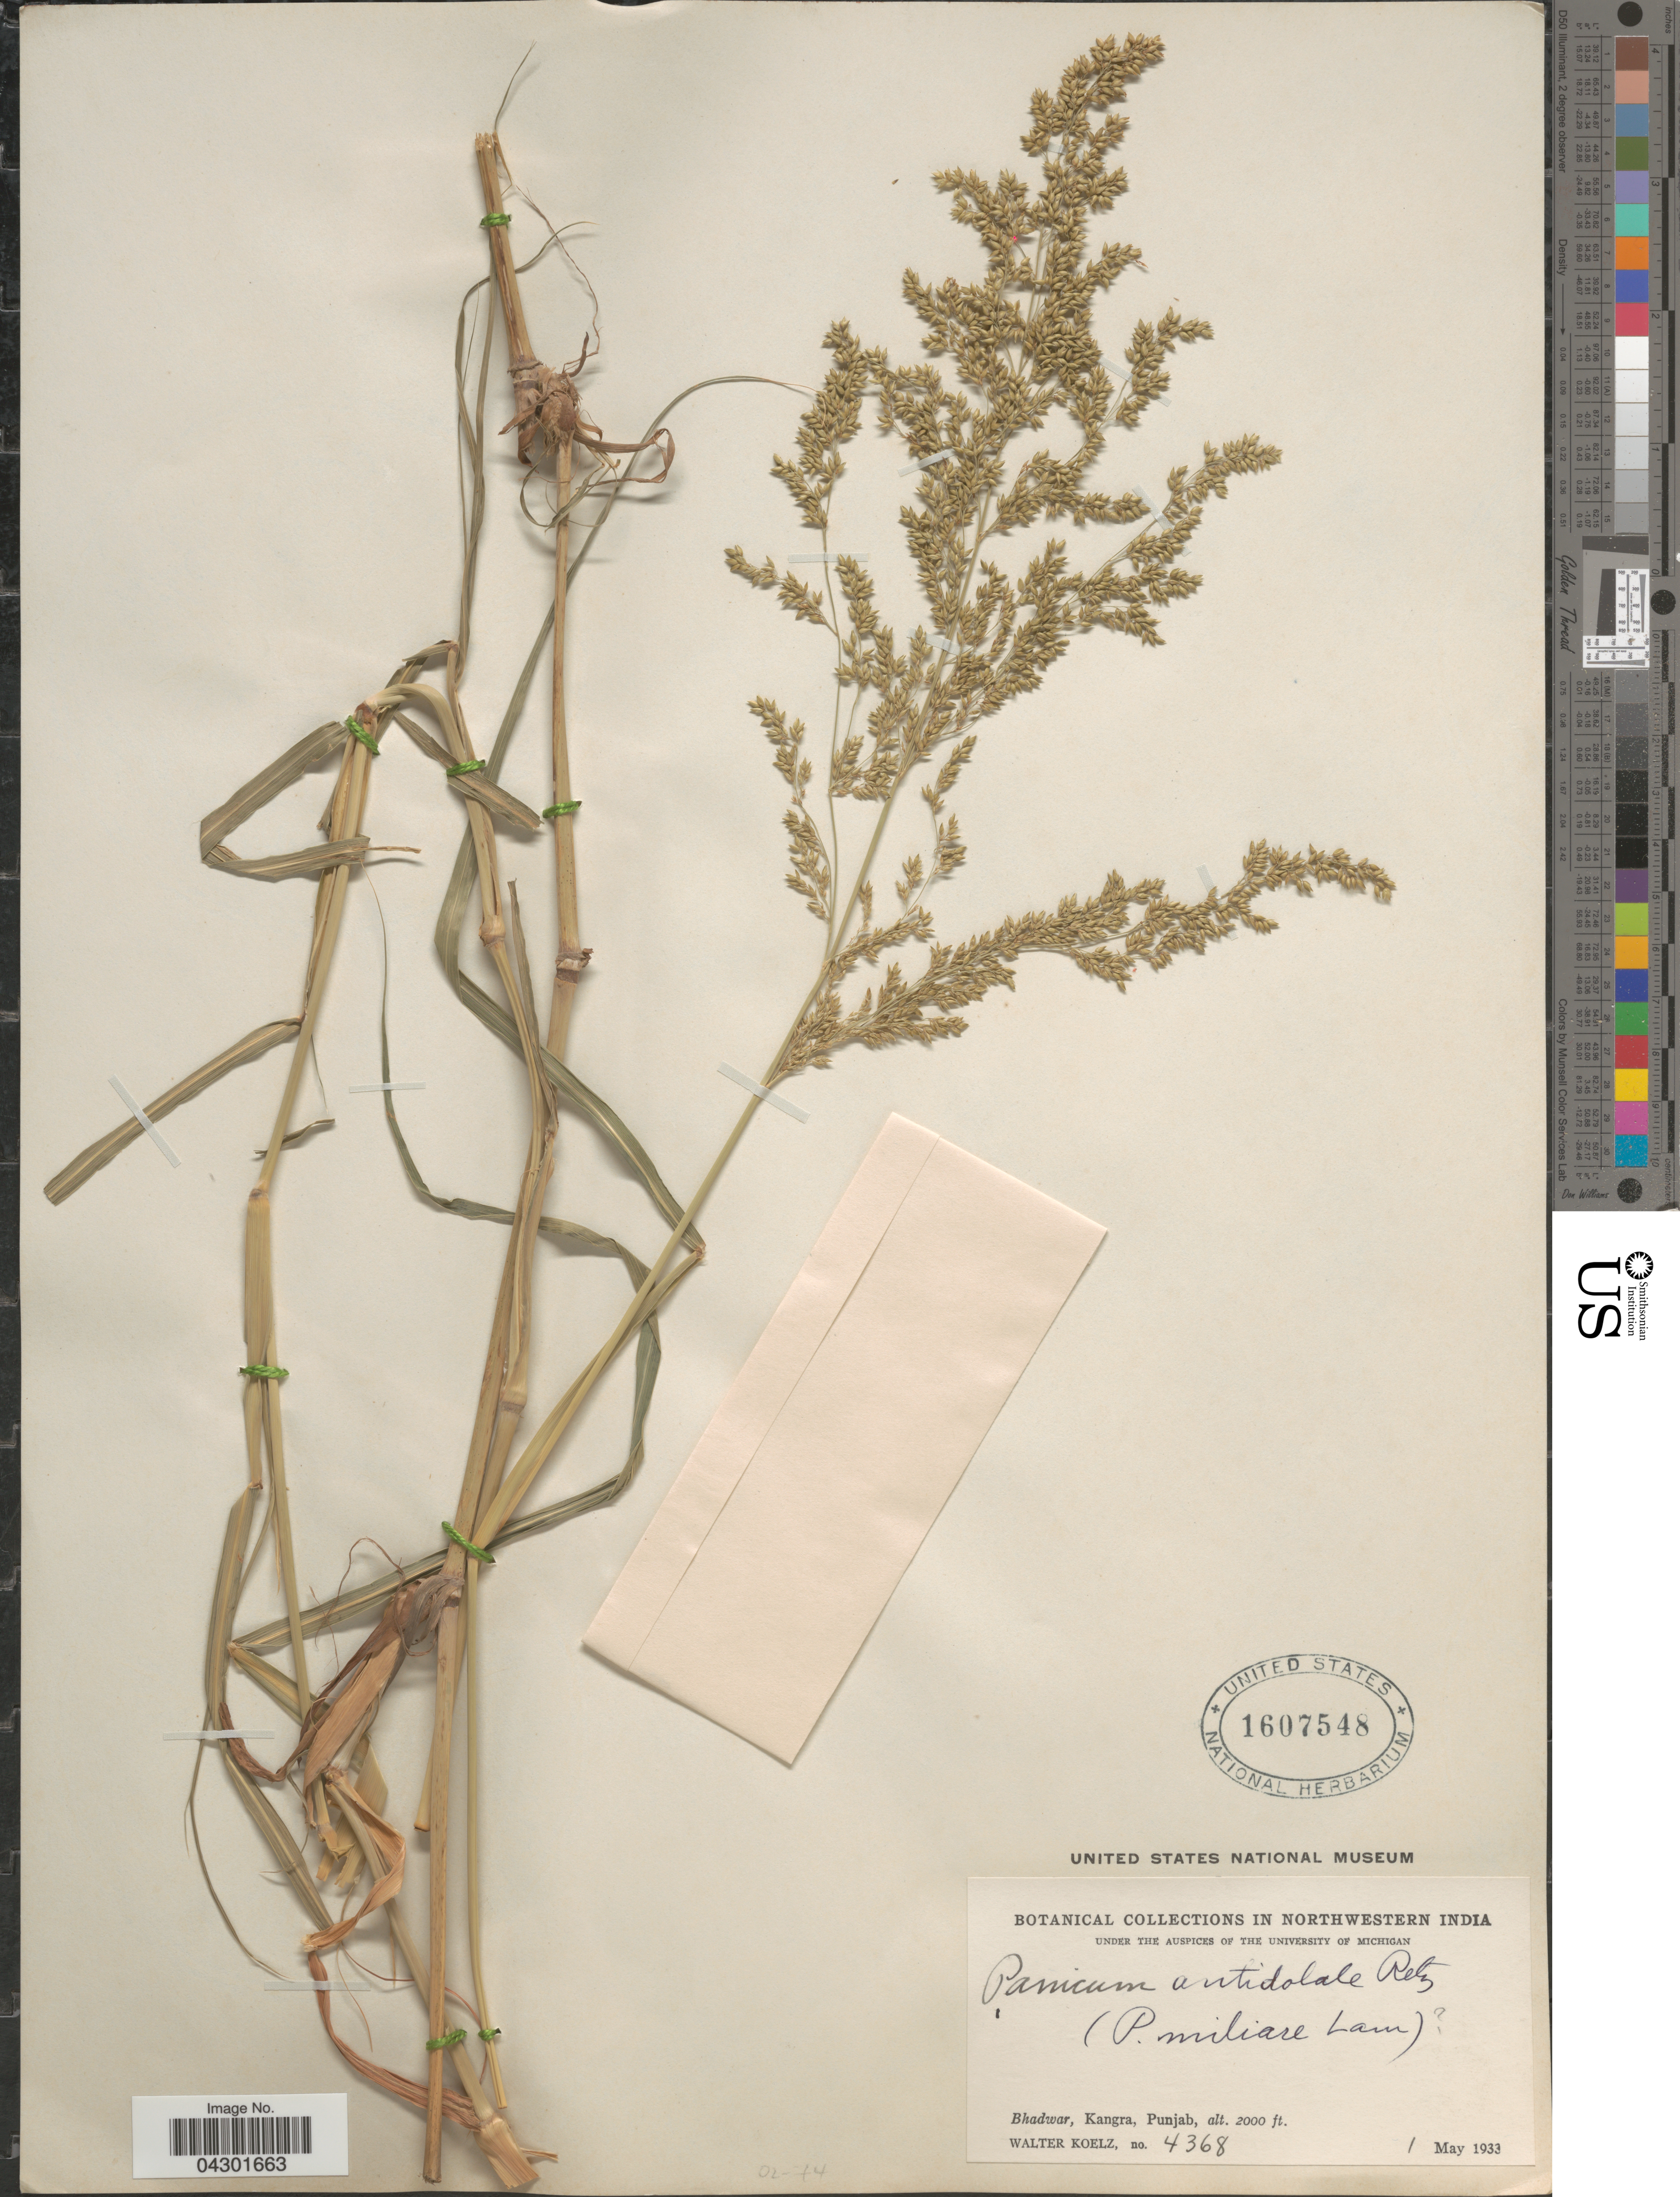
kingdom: Plantae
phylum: Tracheophyta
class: Liliopsida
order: Poales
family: Poaceae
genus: Panicum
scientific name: Panicum antidotale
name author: Retz.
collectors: W. N. Koelz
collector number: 4368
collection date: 1933-05-01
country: India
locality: Bhadwar, Kangra.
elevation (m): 610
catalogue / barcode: US 1607548